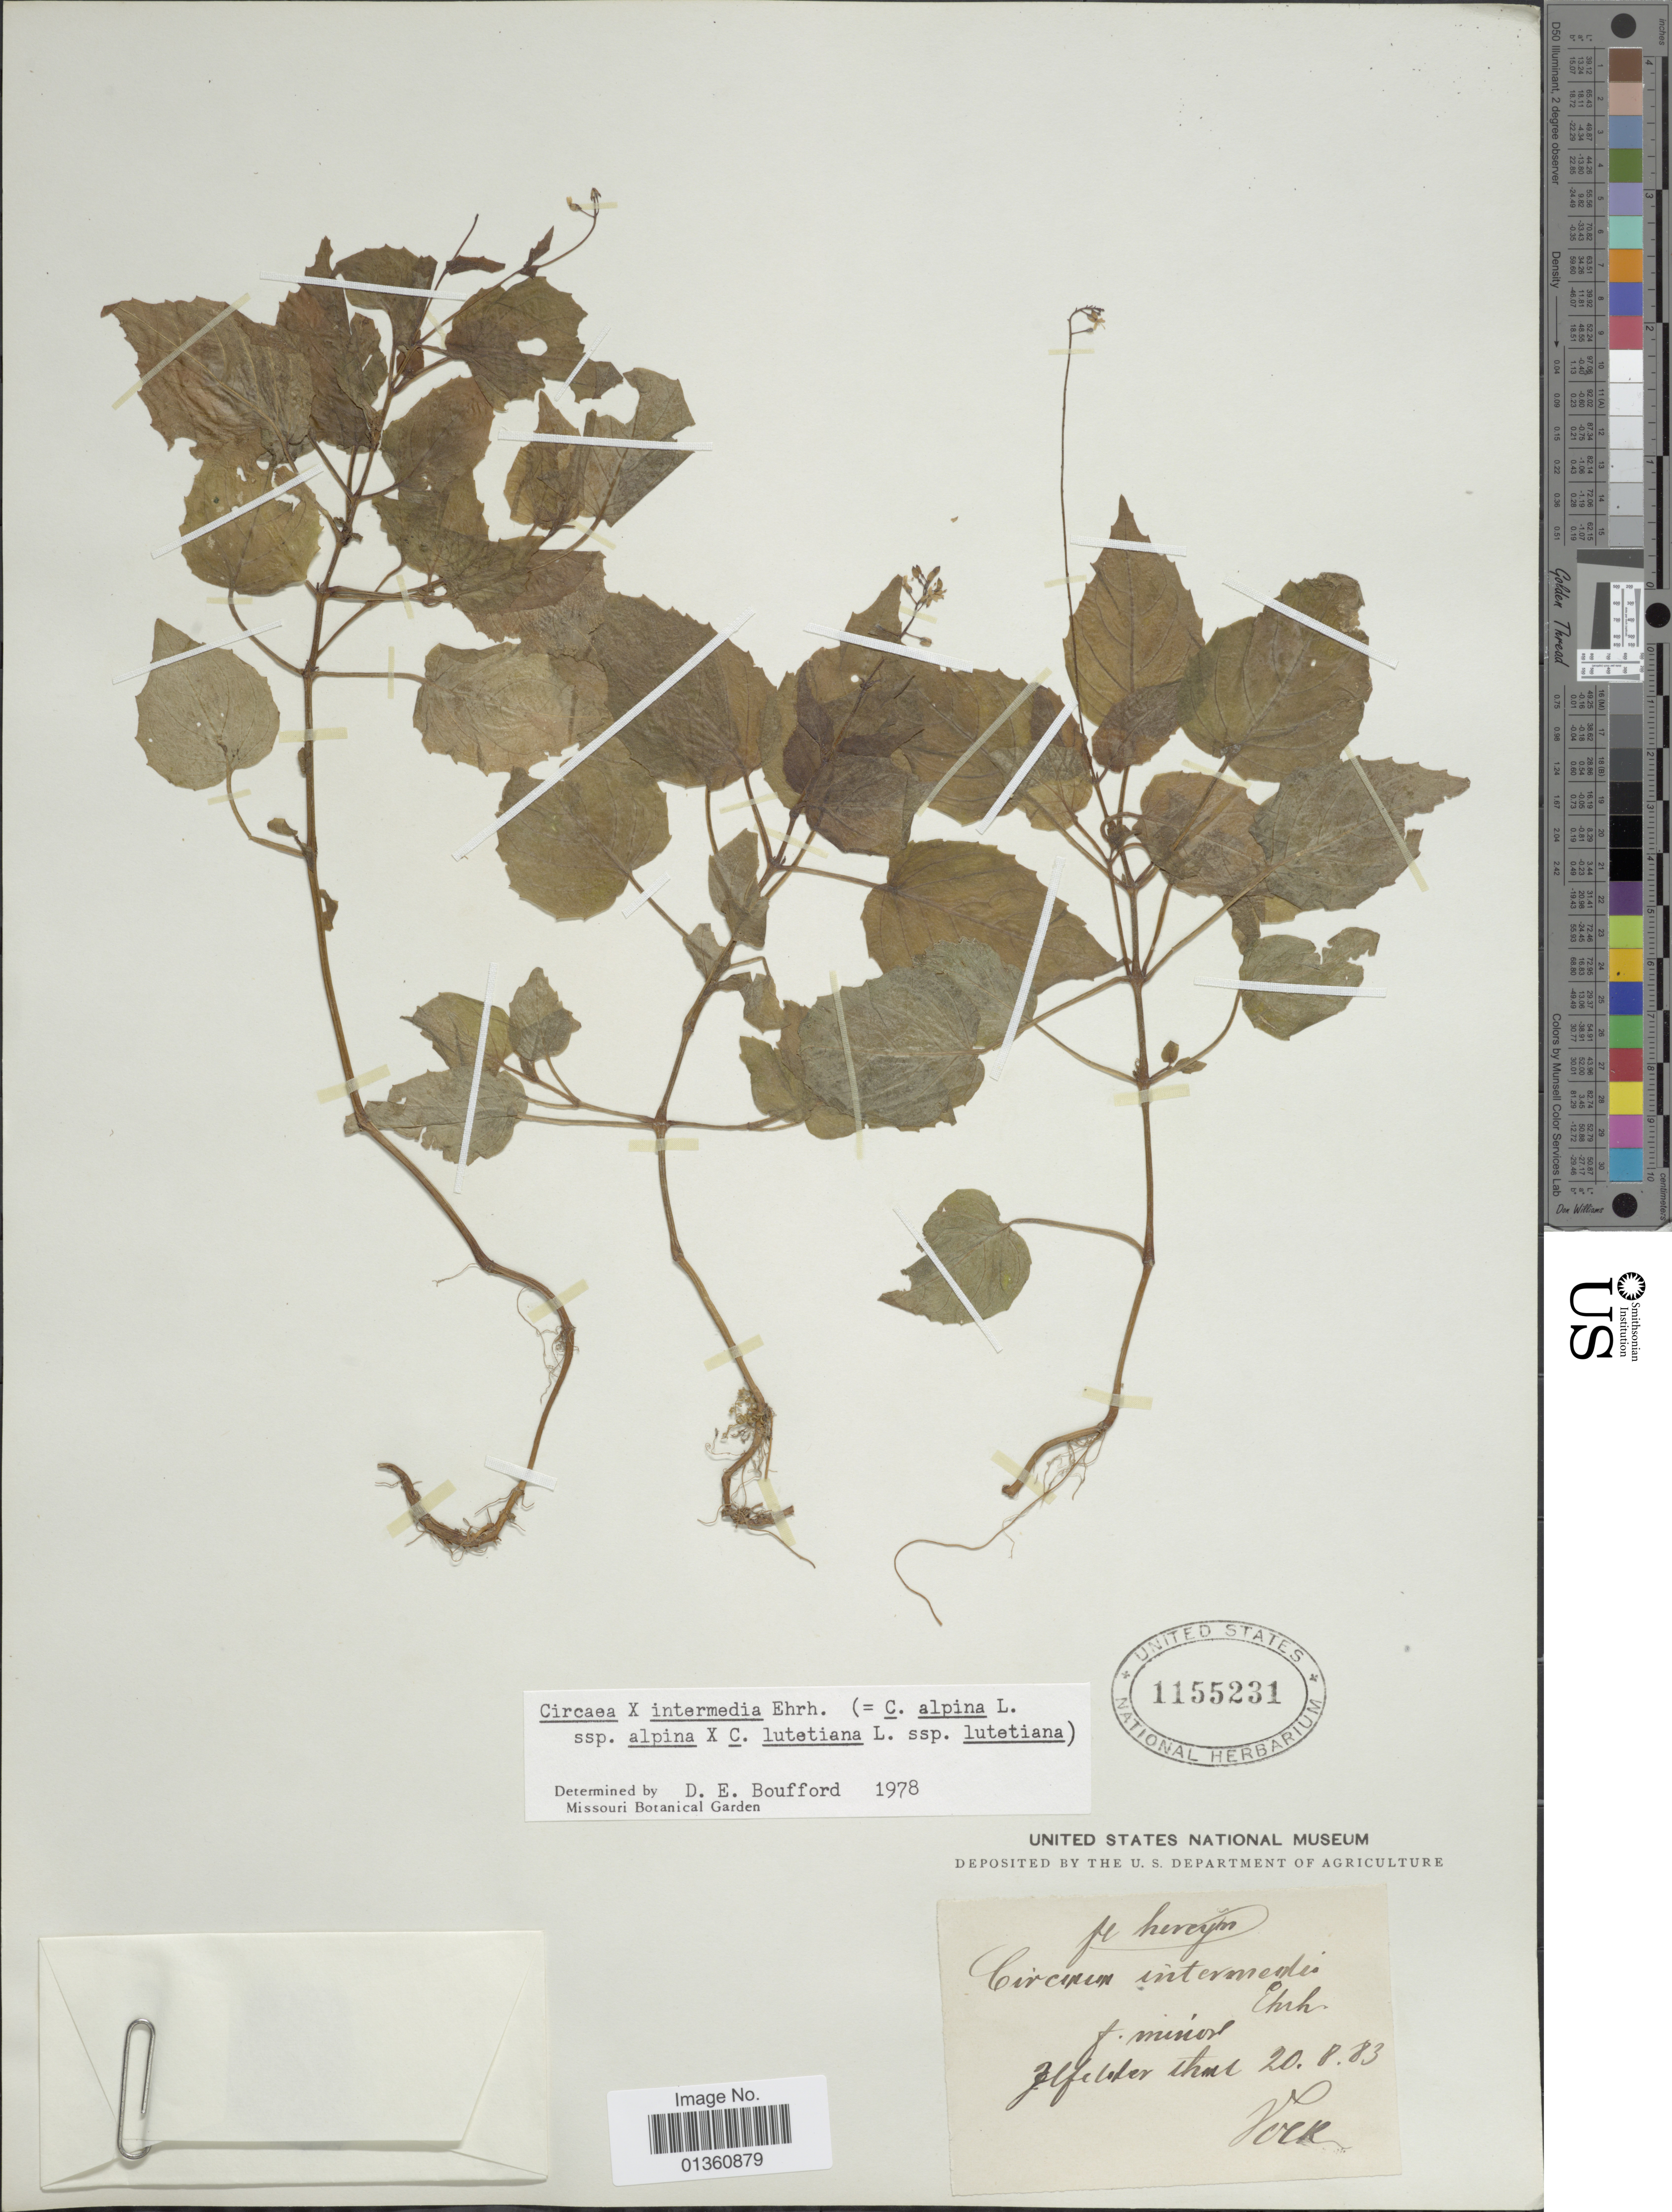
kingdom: Plantae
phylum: Tracheophyta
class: Magnoliopsida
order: Myrtales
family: Onagraceae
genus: Circaea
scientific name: Circaea x intermedia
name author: Ehrh.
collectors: -. Vocke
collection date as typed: Transcribed d/m/y: 20/8/83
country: Germany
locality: Hercyn, [illegible text]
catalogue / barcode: US 1155231